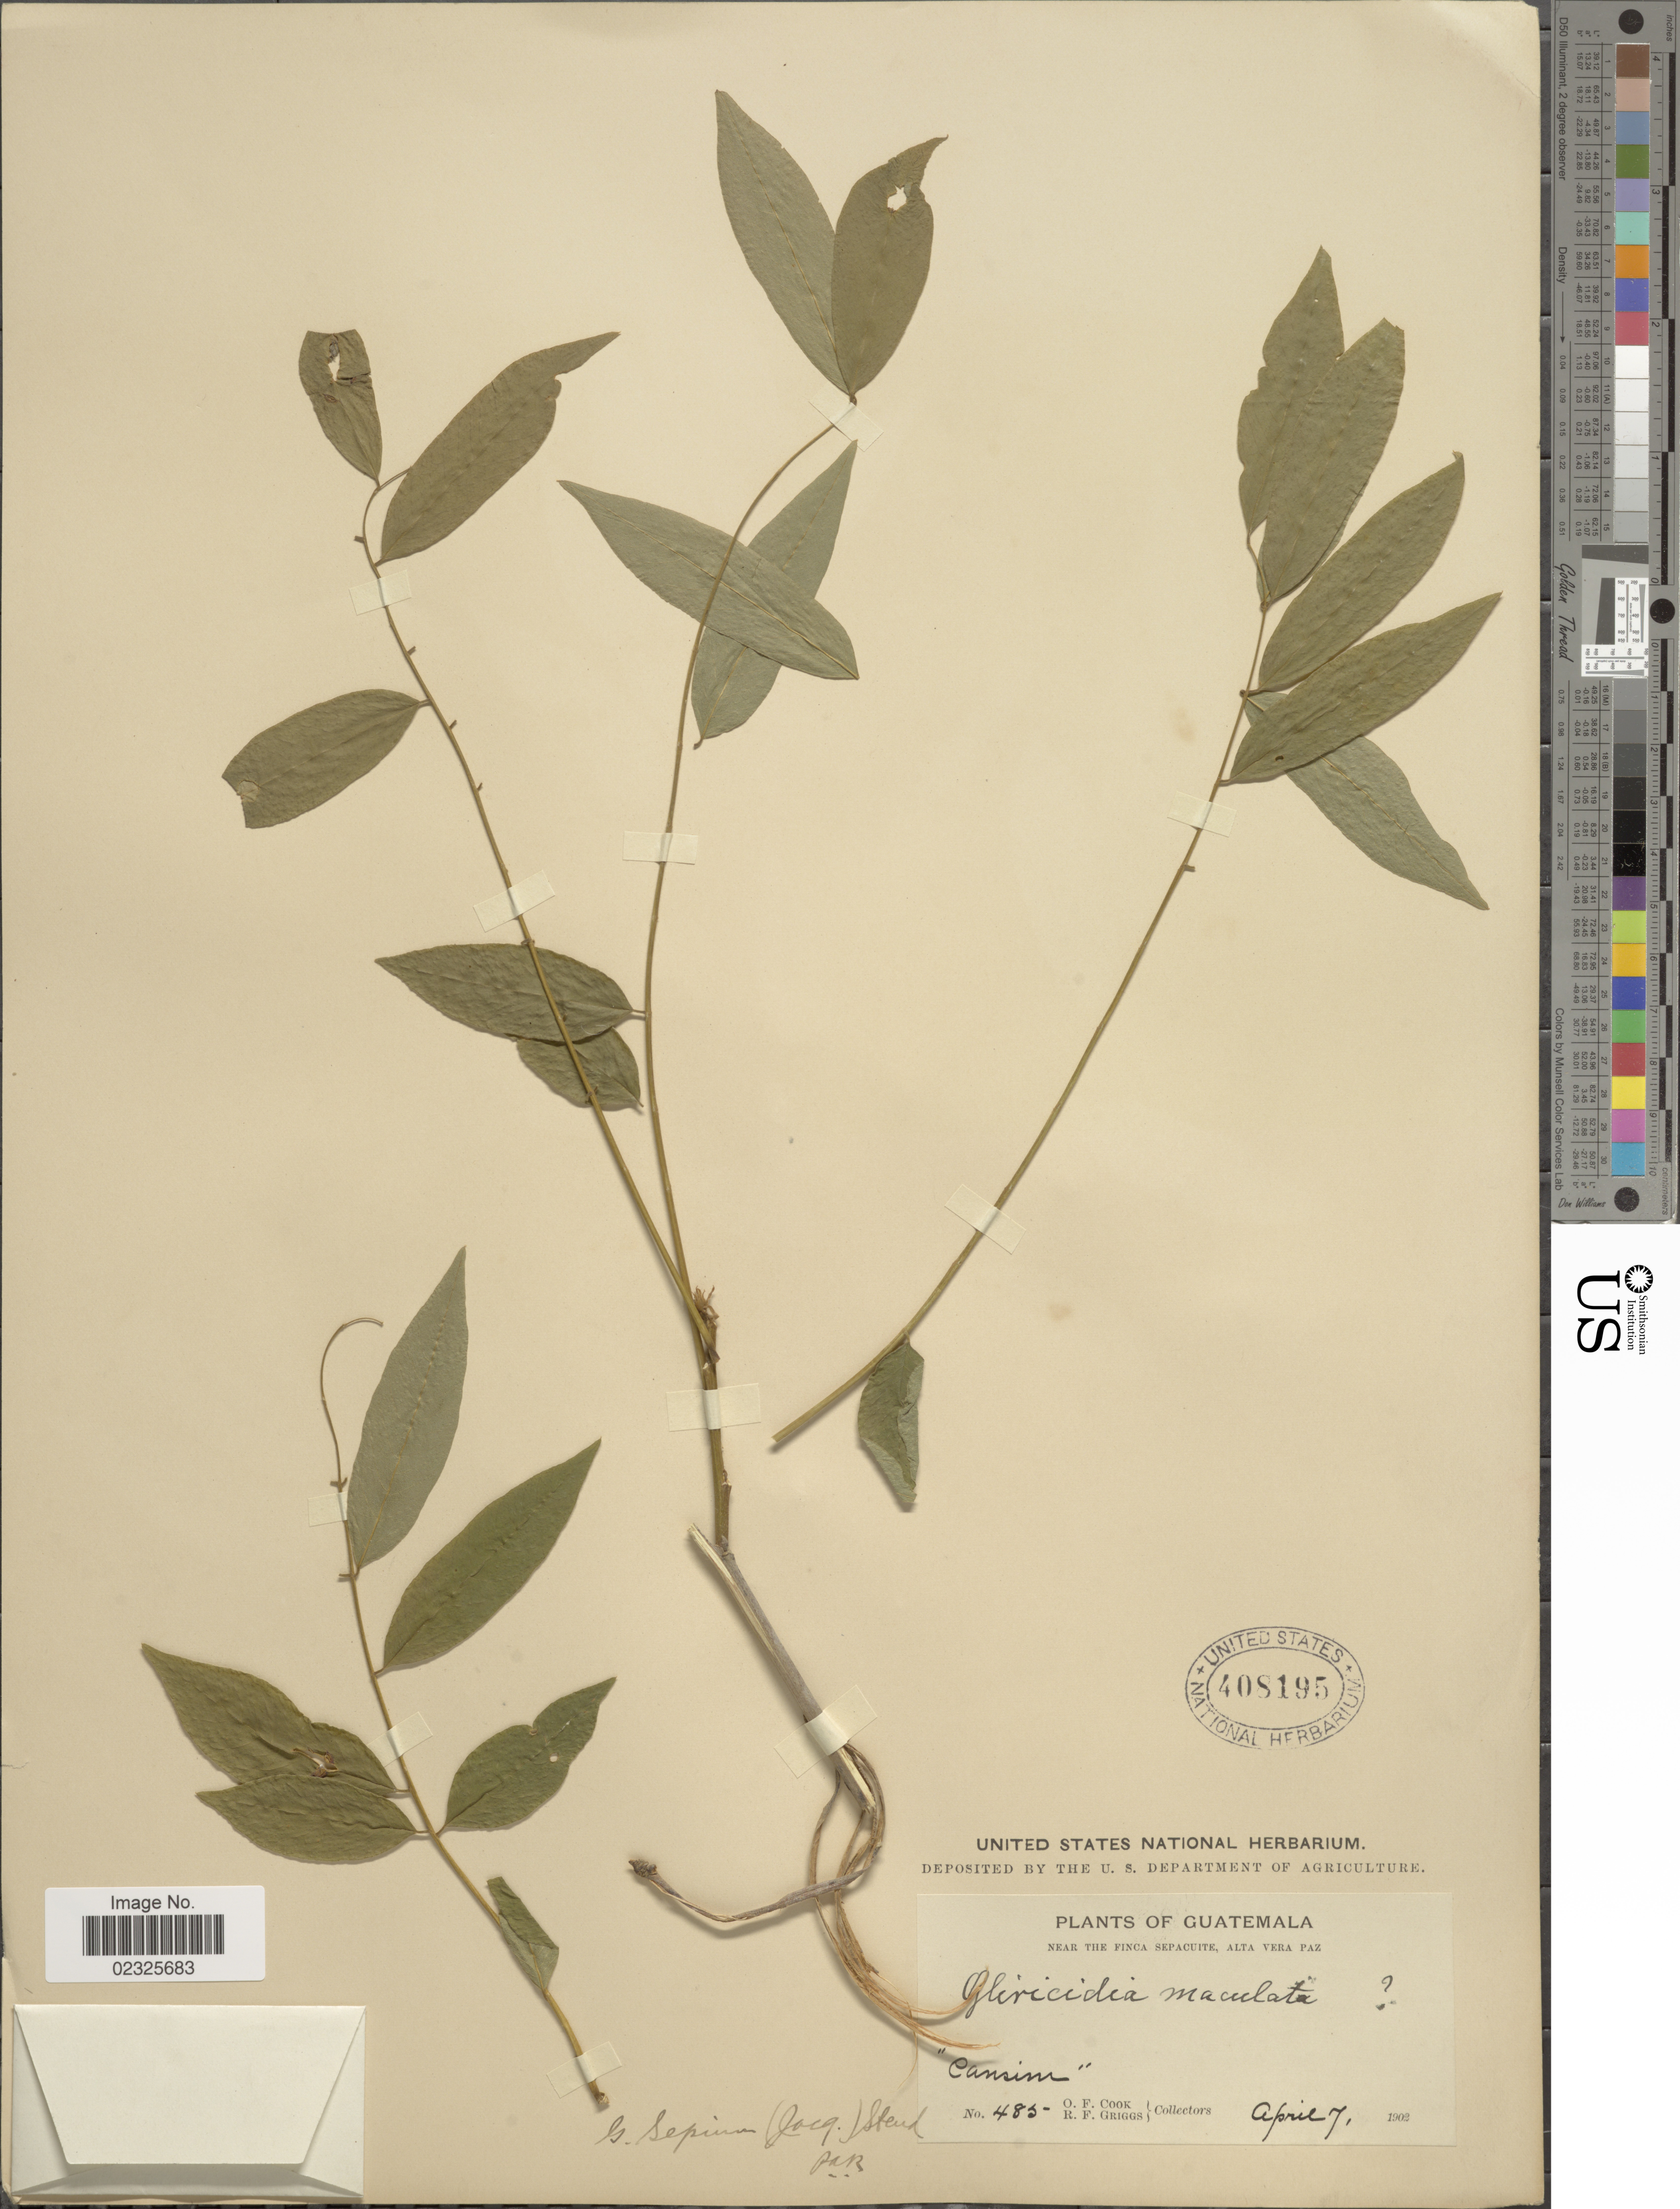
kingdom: Plantae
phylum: Tracheophyta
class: Magnoliopsida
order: Fabales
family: Fabaceae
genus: Gliricidia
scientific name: Gliricidia sepium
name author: (Jacq.) Kunth ex Walp.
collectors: O. F. Cook & R. F. Griggs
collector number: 485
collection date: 1902-04-07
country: Guatemala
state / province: Alta Verapaz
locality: Near the Finca Sepacuite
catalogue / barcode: US 408195